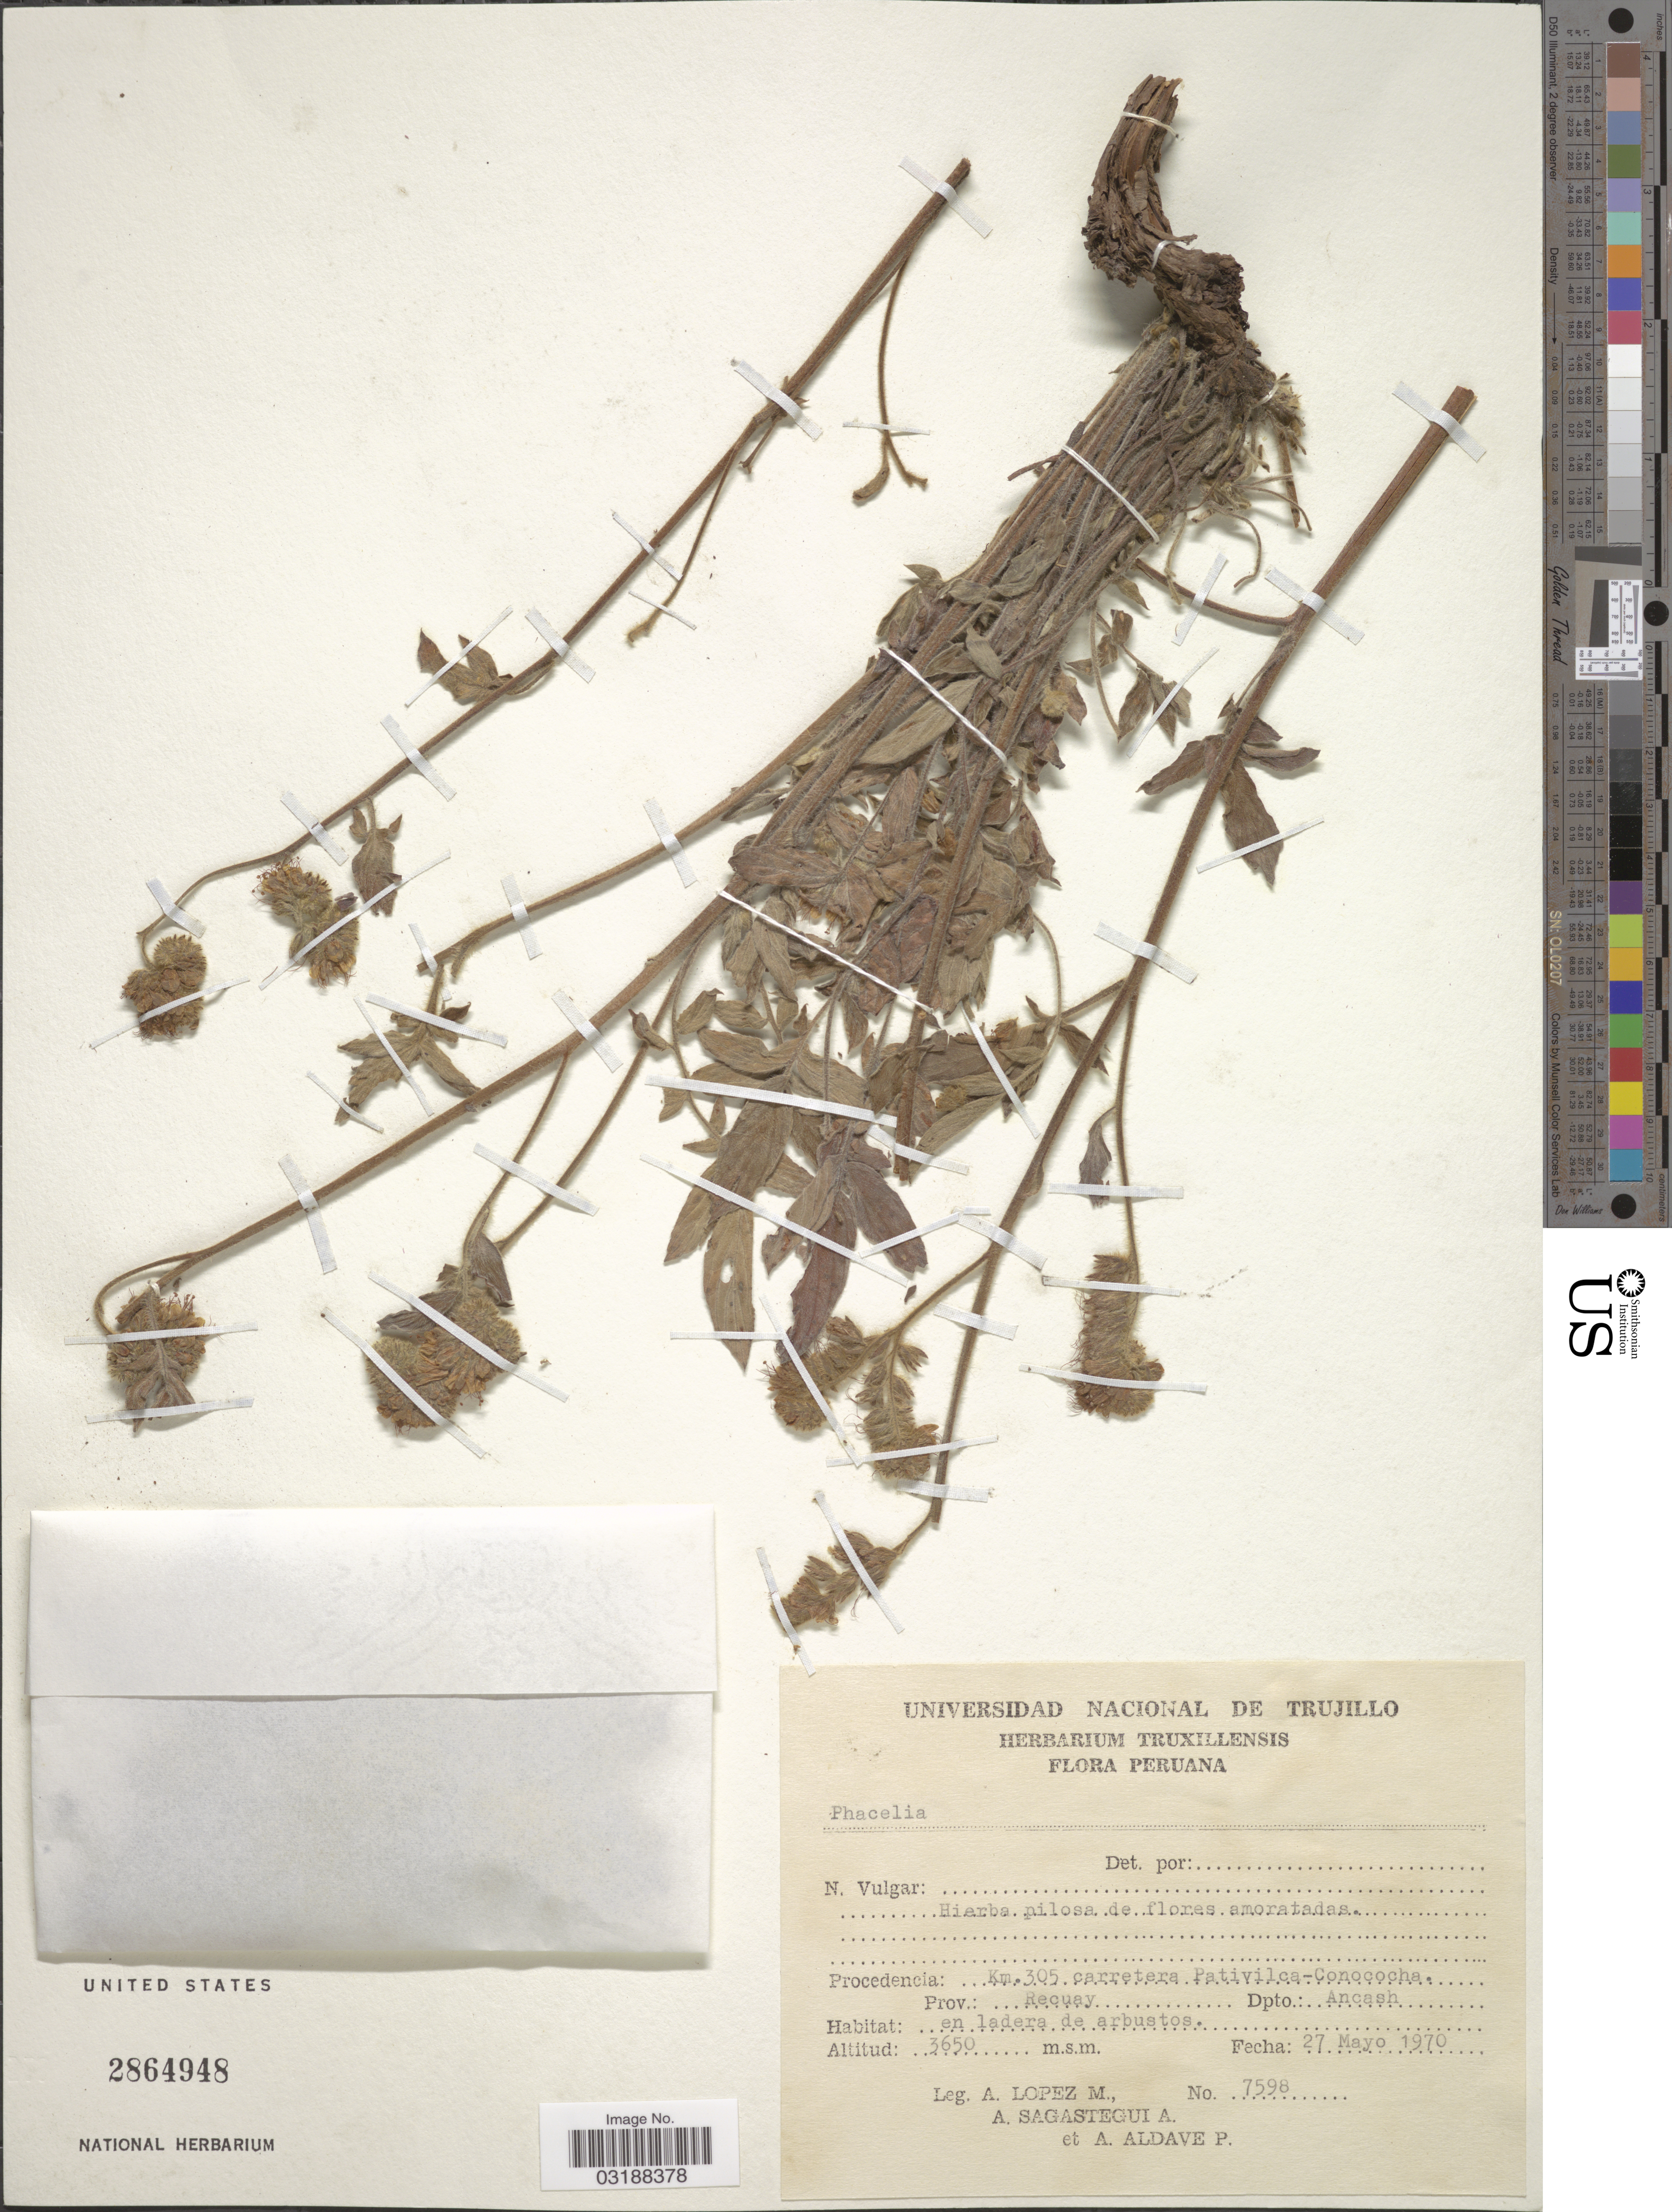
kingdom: Plantae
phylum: Tracheophyta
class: Magnoliopsida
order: Boraginales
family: Hydrophyllaceae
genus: Phacelia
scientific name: Phacelia sp.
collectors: A. López M., A. Sagástegui A. & A. Aldave P.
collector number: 7598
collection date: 1970-05-27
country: Peru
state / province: Ancash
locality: Km. 305 carretera Pativilca-Conococha. Prov.: Recuay. Dpto.: Ancash.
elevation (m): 3650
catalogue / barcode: US 2864948